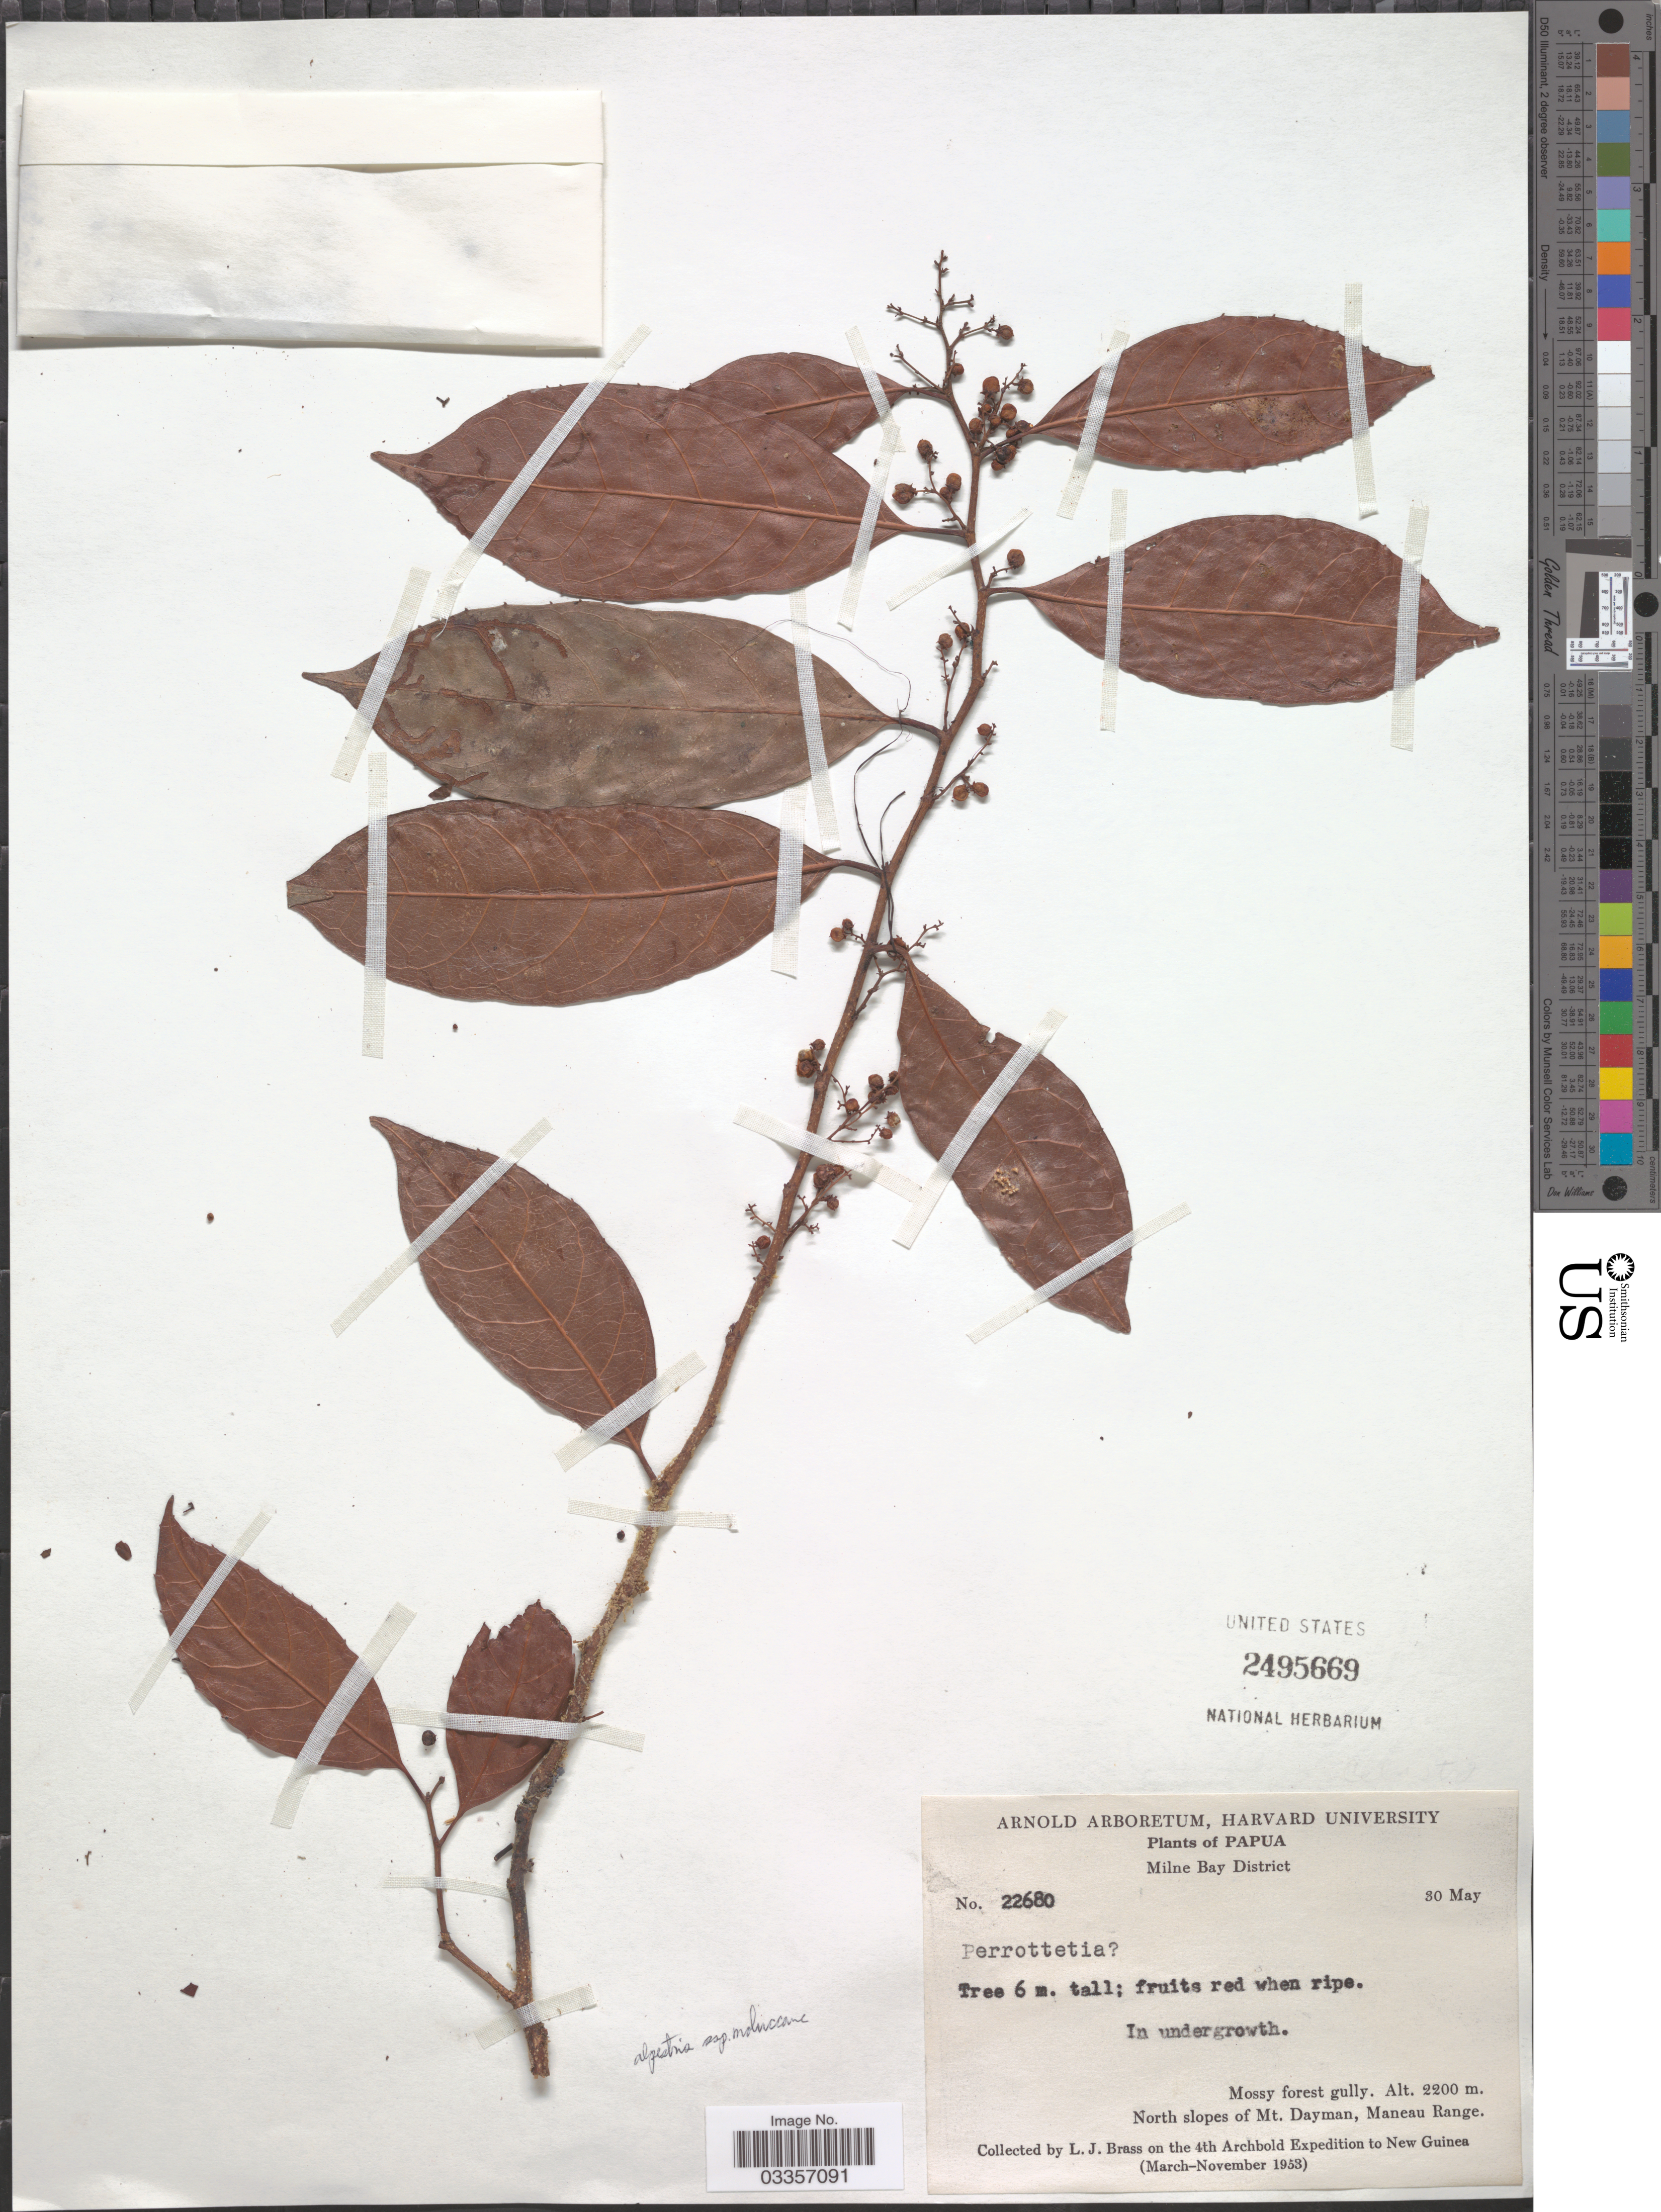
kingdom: Plantae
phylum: Tracheophyta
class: Magnoliopsida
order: Huerteales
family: Dipentodontaceae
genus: Perrottetia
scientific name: Perrottetia alpestris subsp. moluccana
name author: (Blume) Ding Hou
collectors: L. J. Brass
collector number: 22680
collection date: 1953-05-30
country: Papua New Guinea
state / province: Milne Bay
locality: Papua, Milne Bay District, North slopes of Mt. Dayman, Maneau Range, New Guinea.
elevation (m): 2200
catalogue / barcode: US 2495669